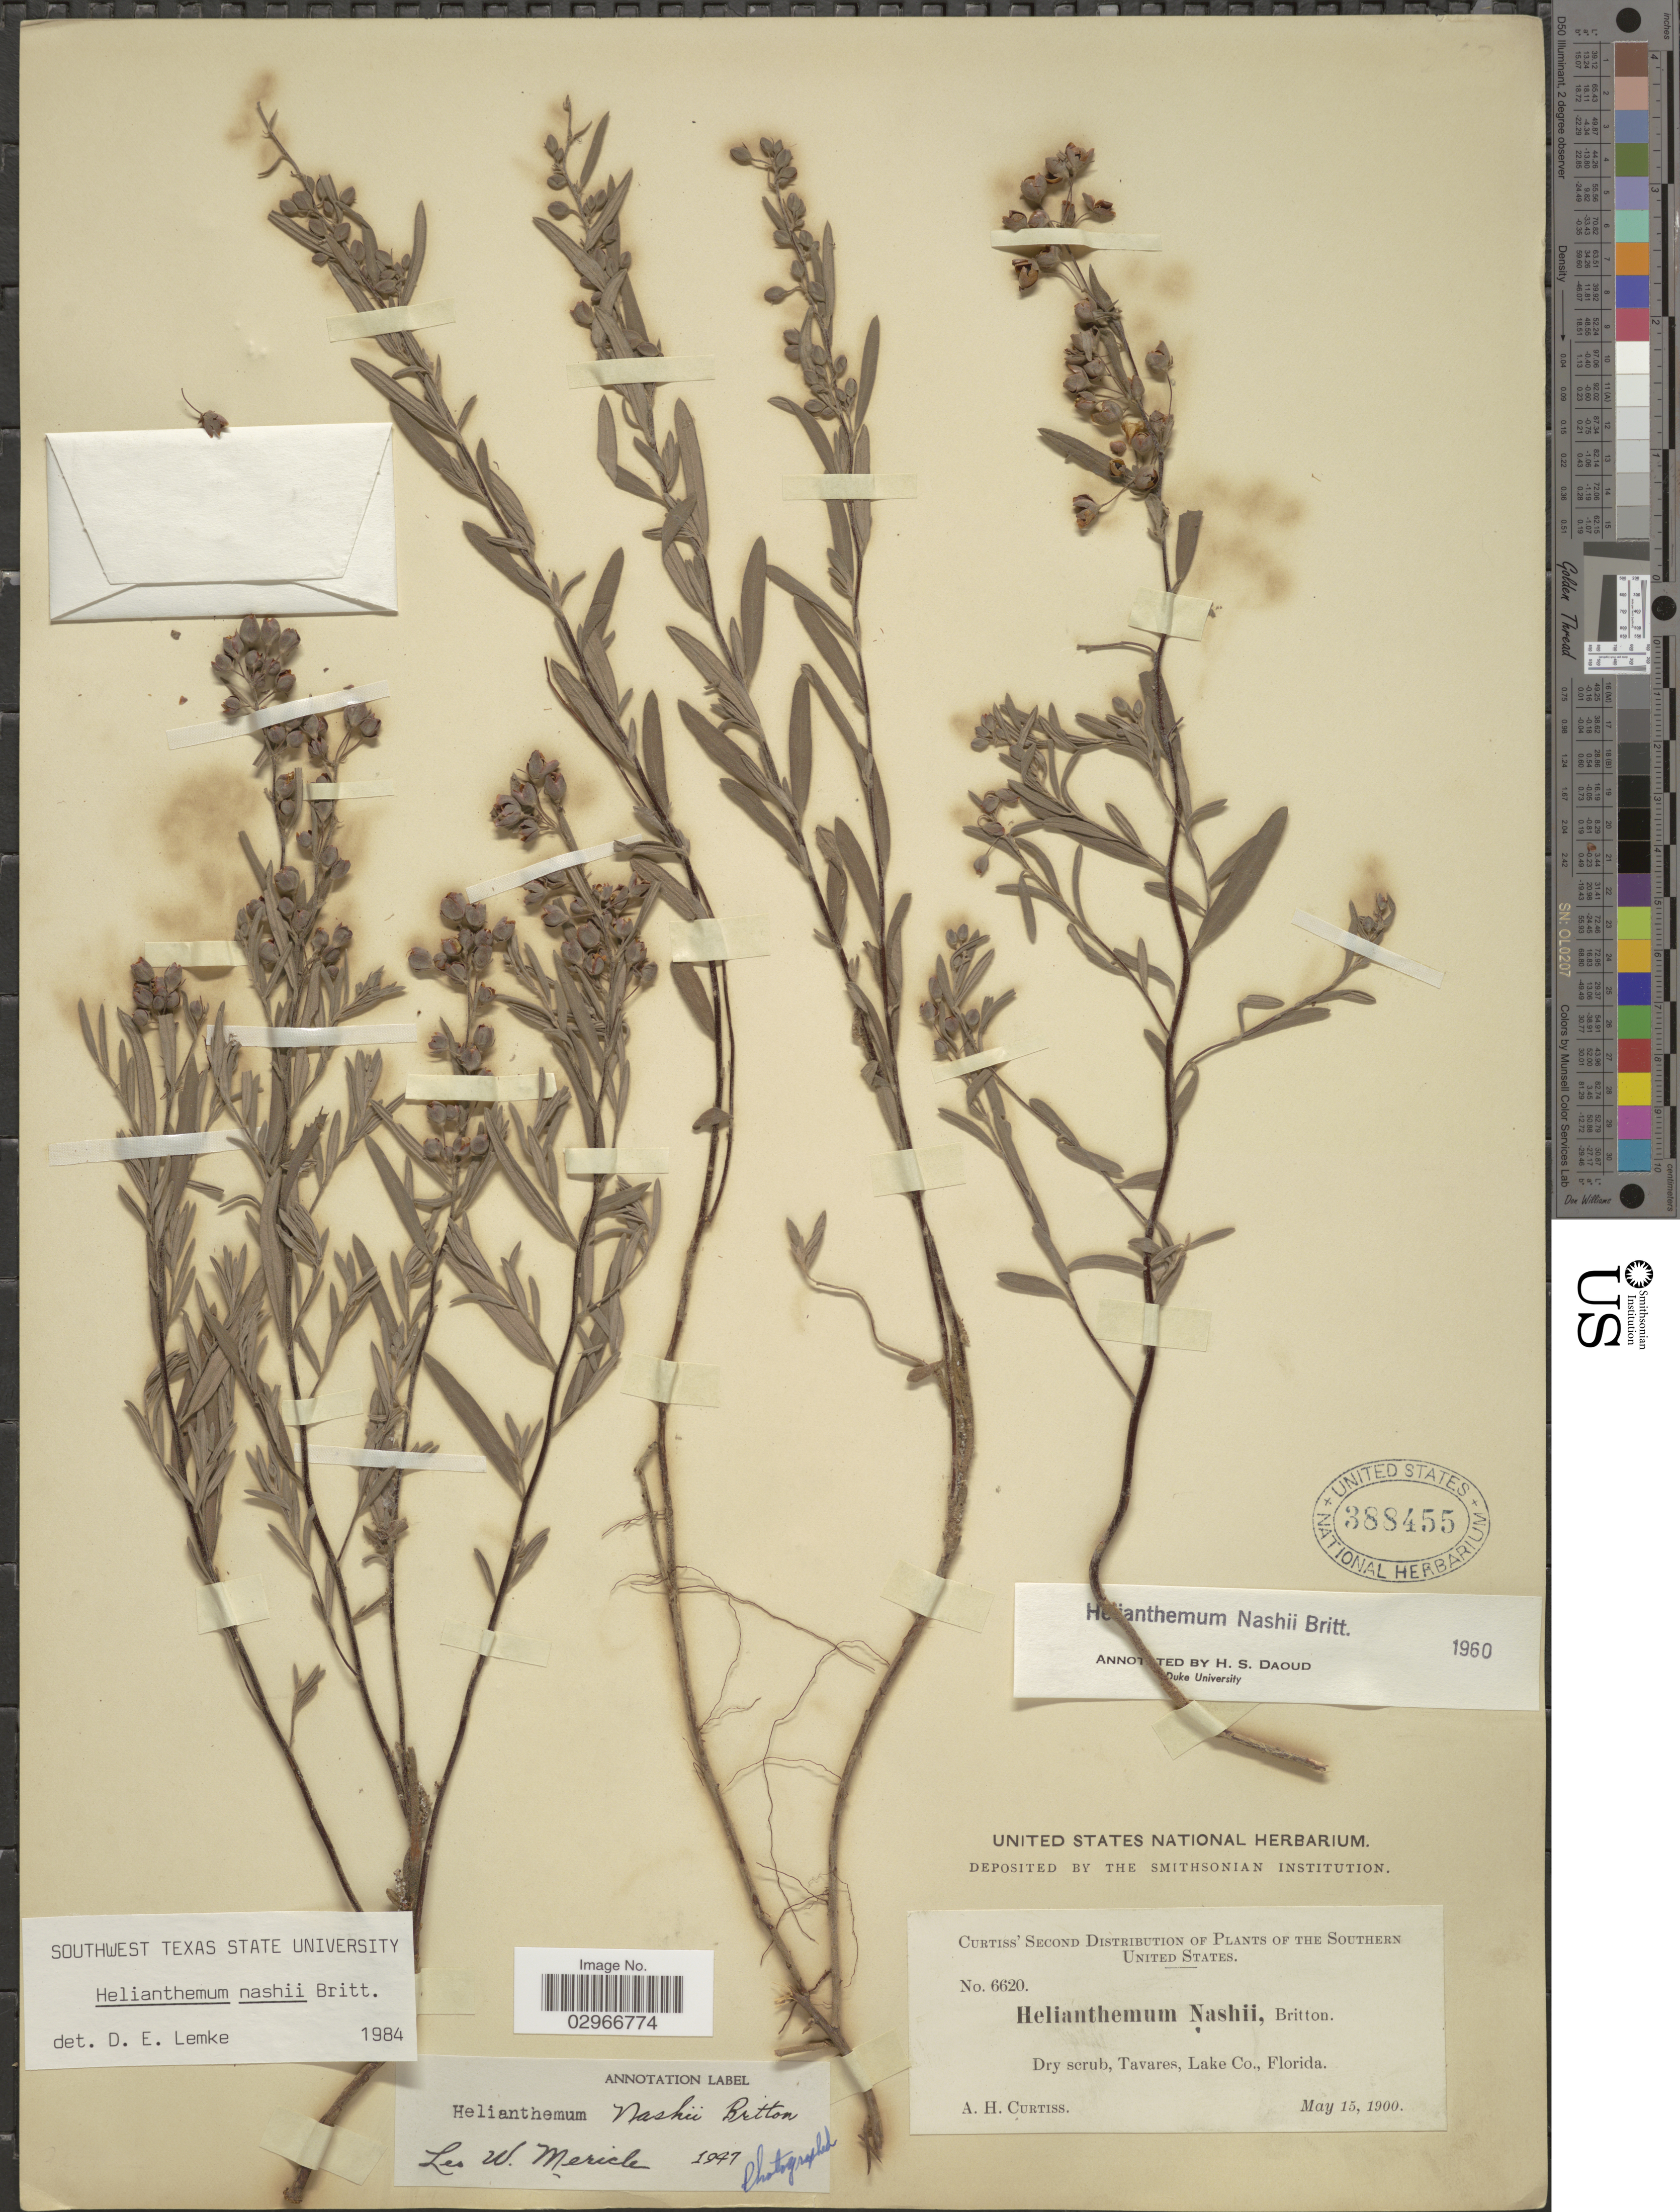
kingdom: Plantae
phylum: Tracheophyta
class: Magnoliopsida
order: Malvales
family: Cistaceae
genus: Helianthemum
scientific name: Helianthemum nashi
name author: Britton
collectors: A. H. Curtiss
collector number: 6620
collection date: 1900-05-15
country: United States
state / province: Florida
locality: The Southern United States, Tavares, Lake Co.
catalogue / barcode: US 388455